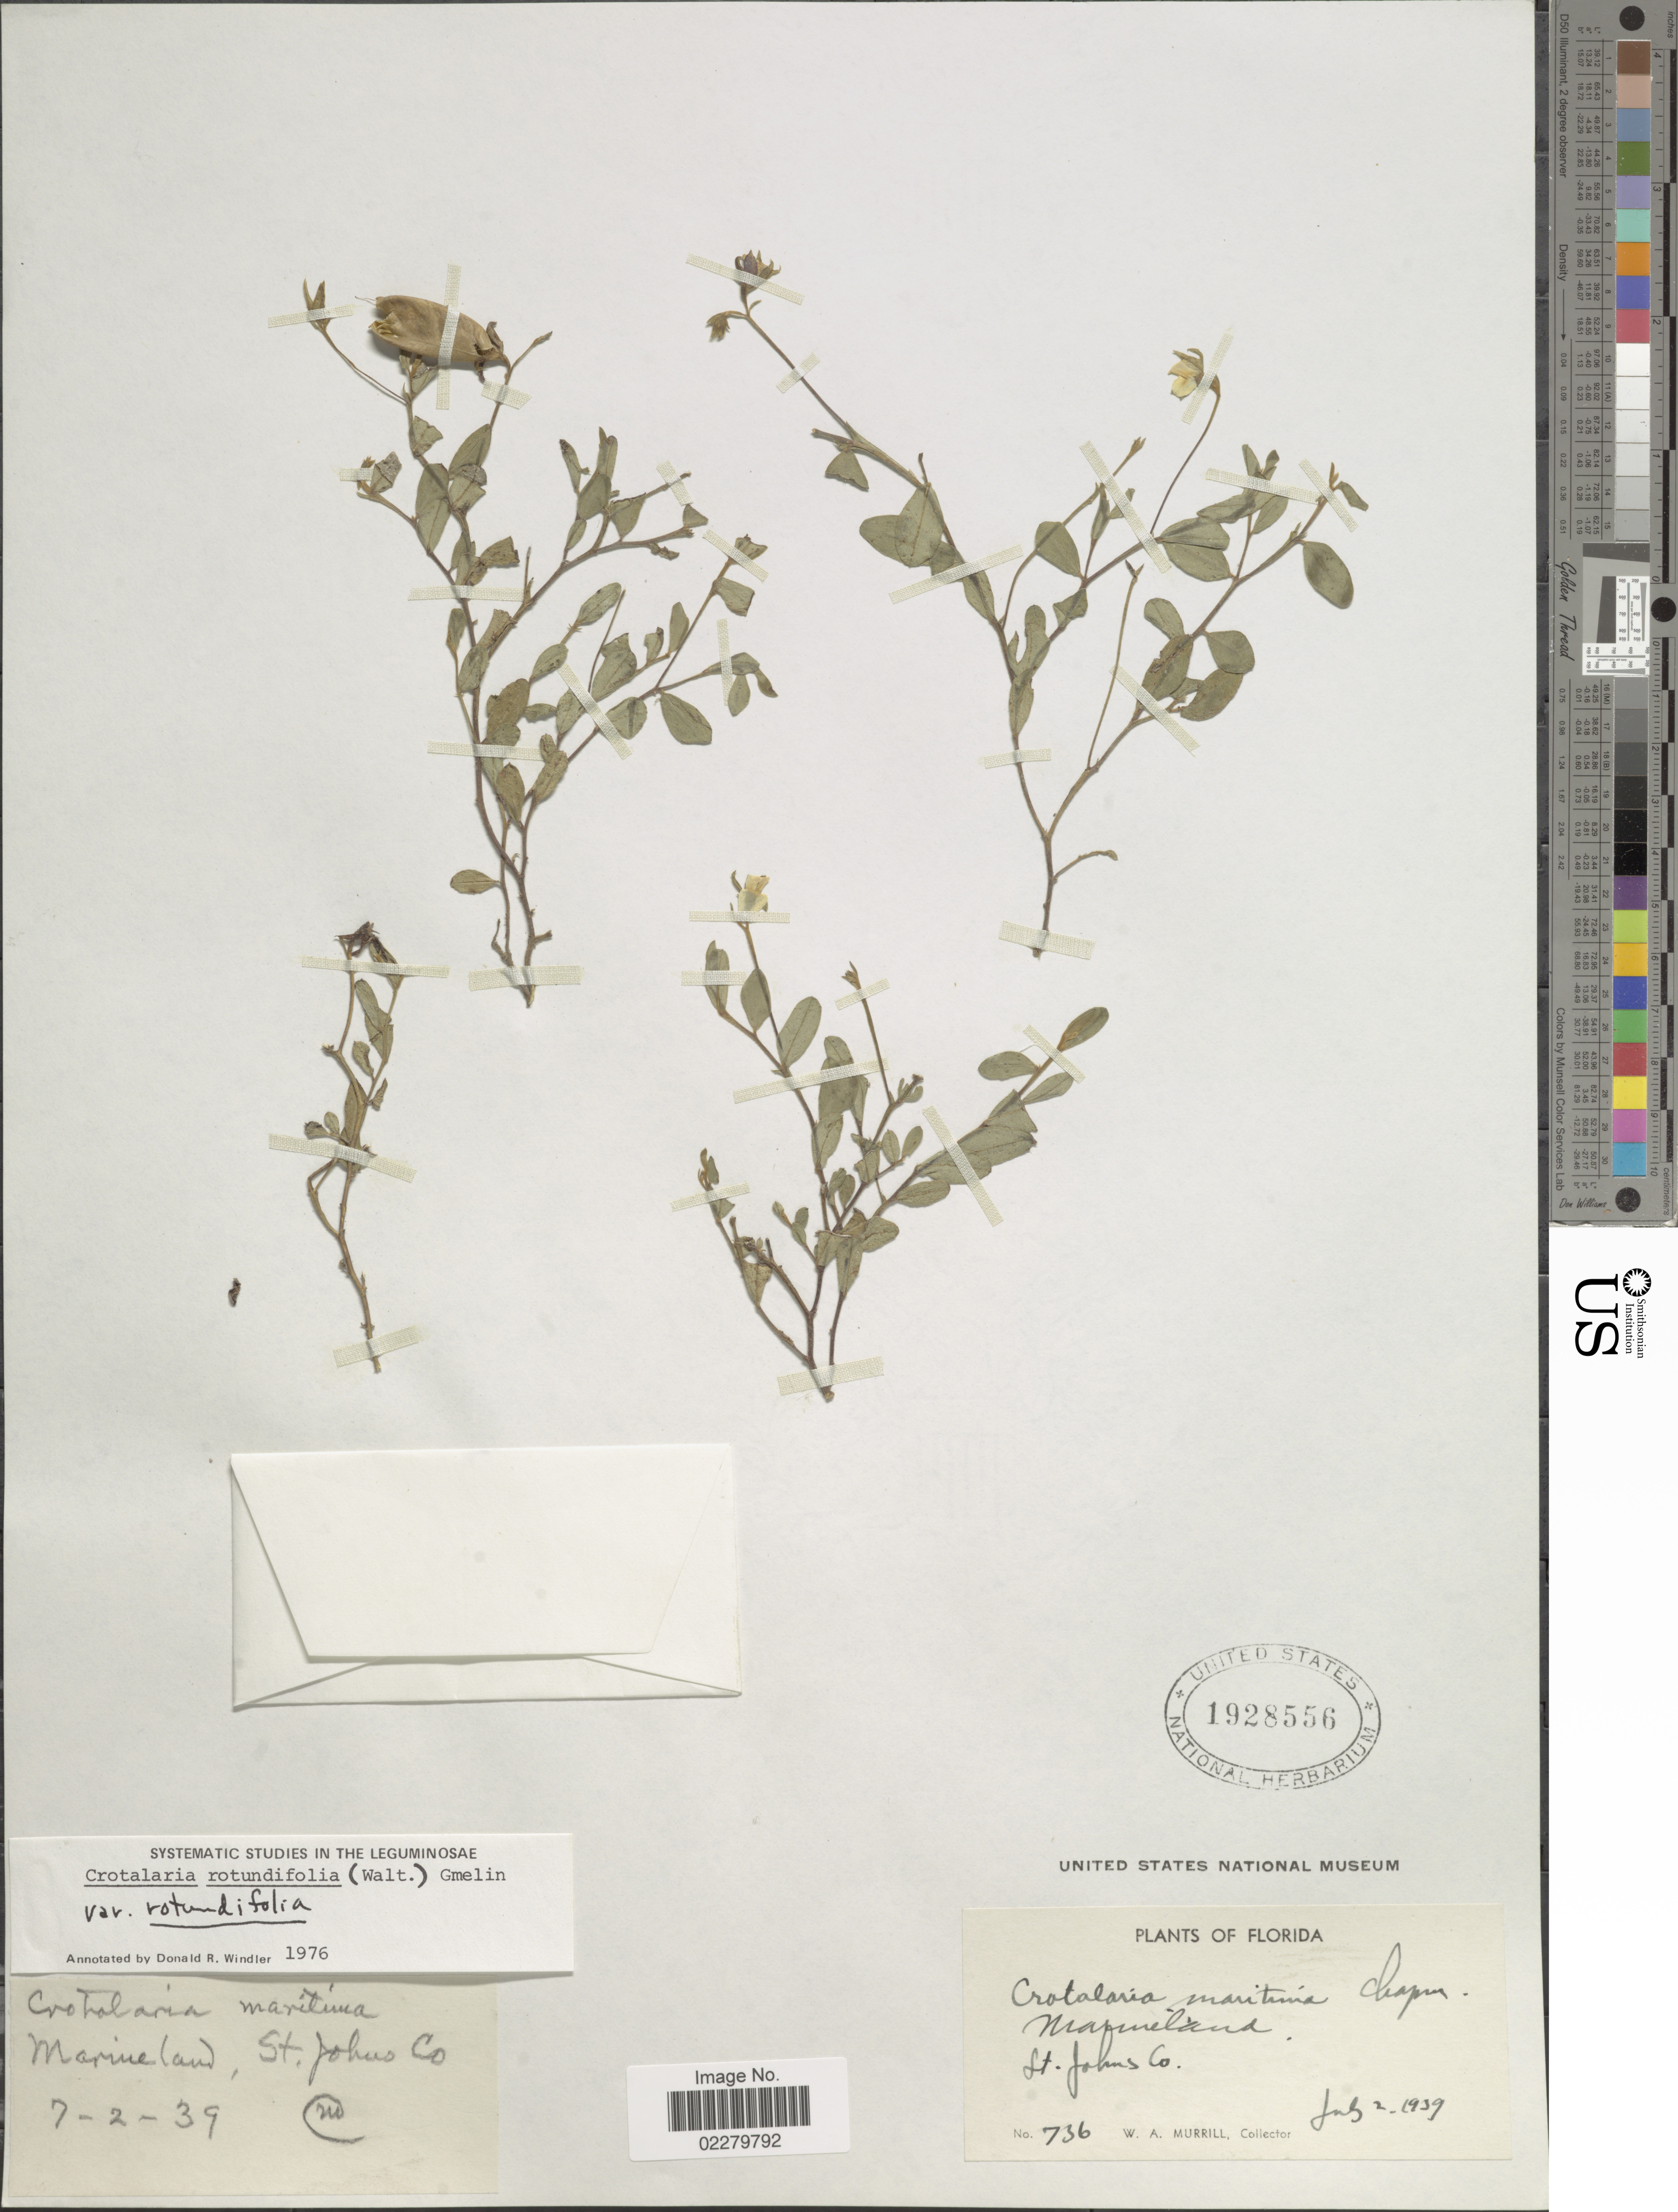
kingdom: Plantae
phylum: Tracheophyta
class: Magnoliopsida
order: Fabales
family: Fabaceae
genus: Crotalaria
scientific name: Crotalaria rotundifolia var. rotundifolia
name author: (Walter) J.F. Gmel.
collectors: W. A. Murrill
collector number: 736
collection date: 1939-07-02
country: United States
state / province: Florida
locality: Marine land. St. Johns Co.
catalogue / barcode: US 1928556